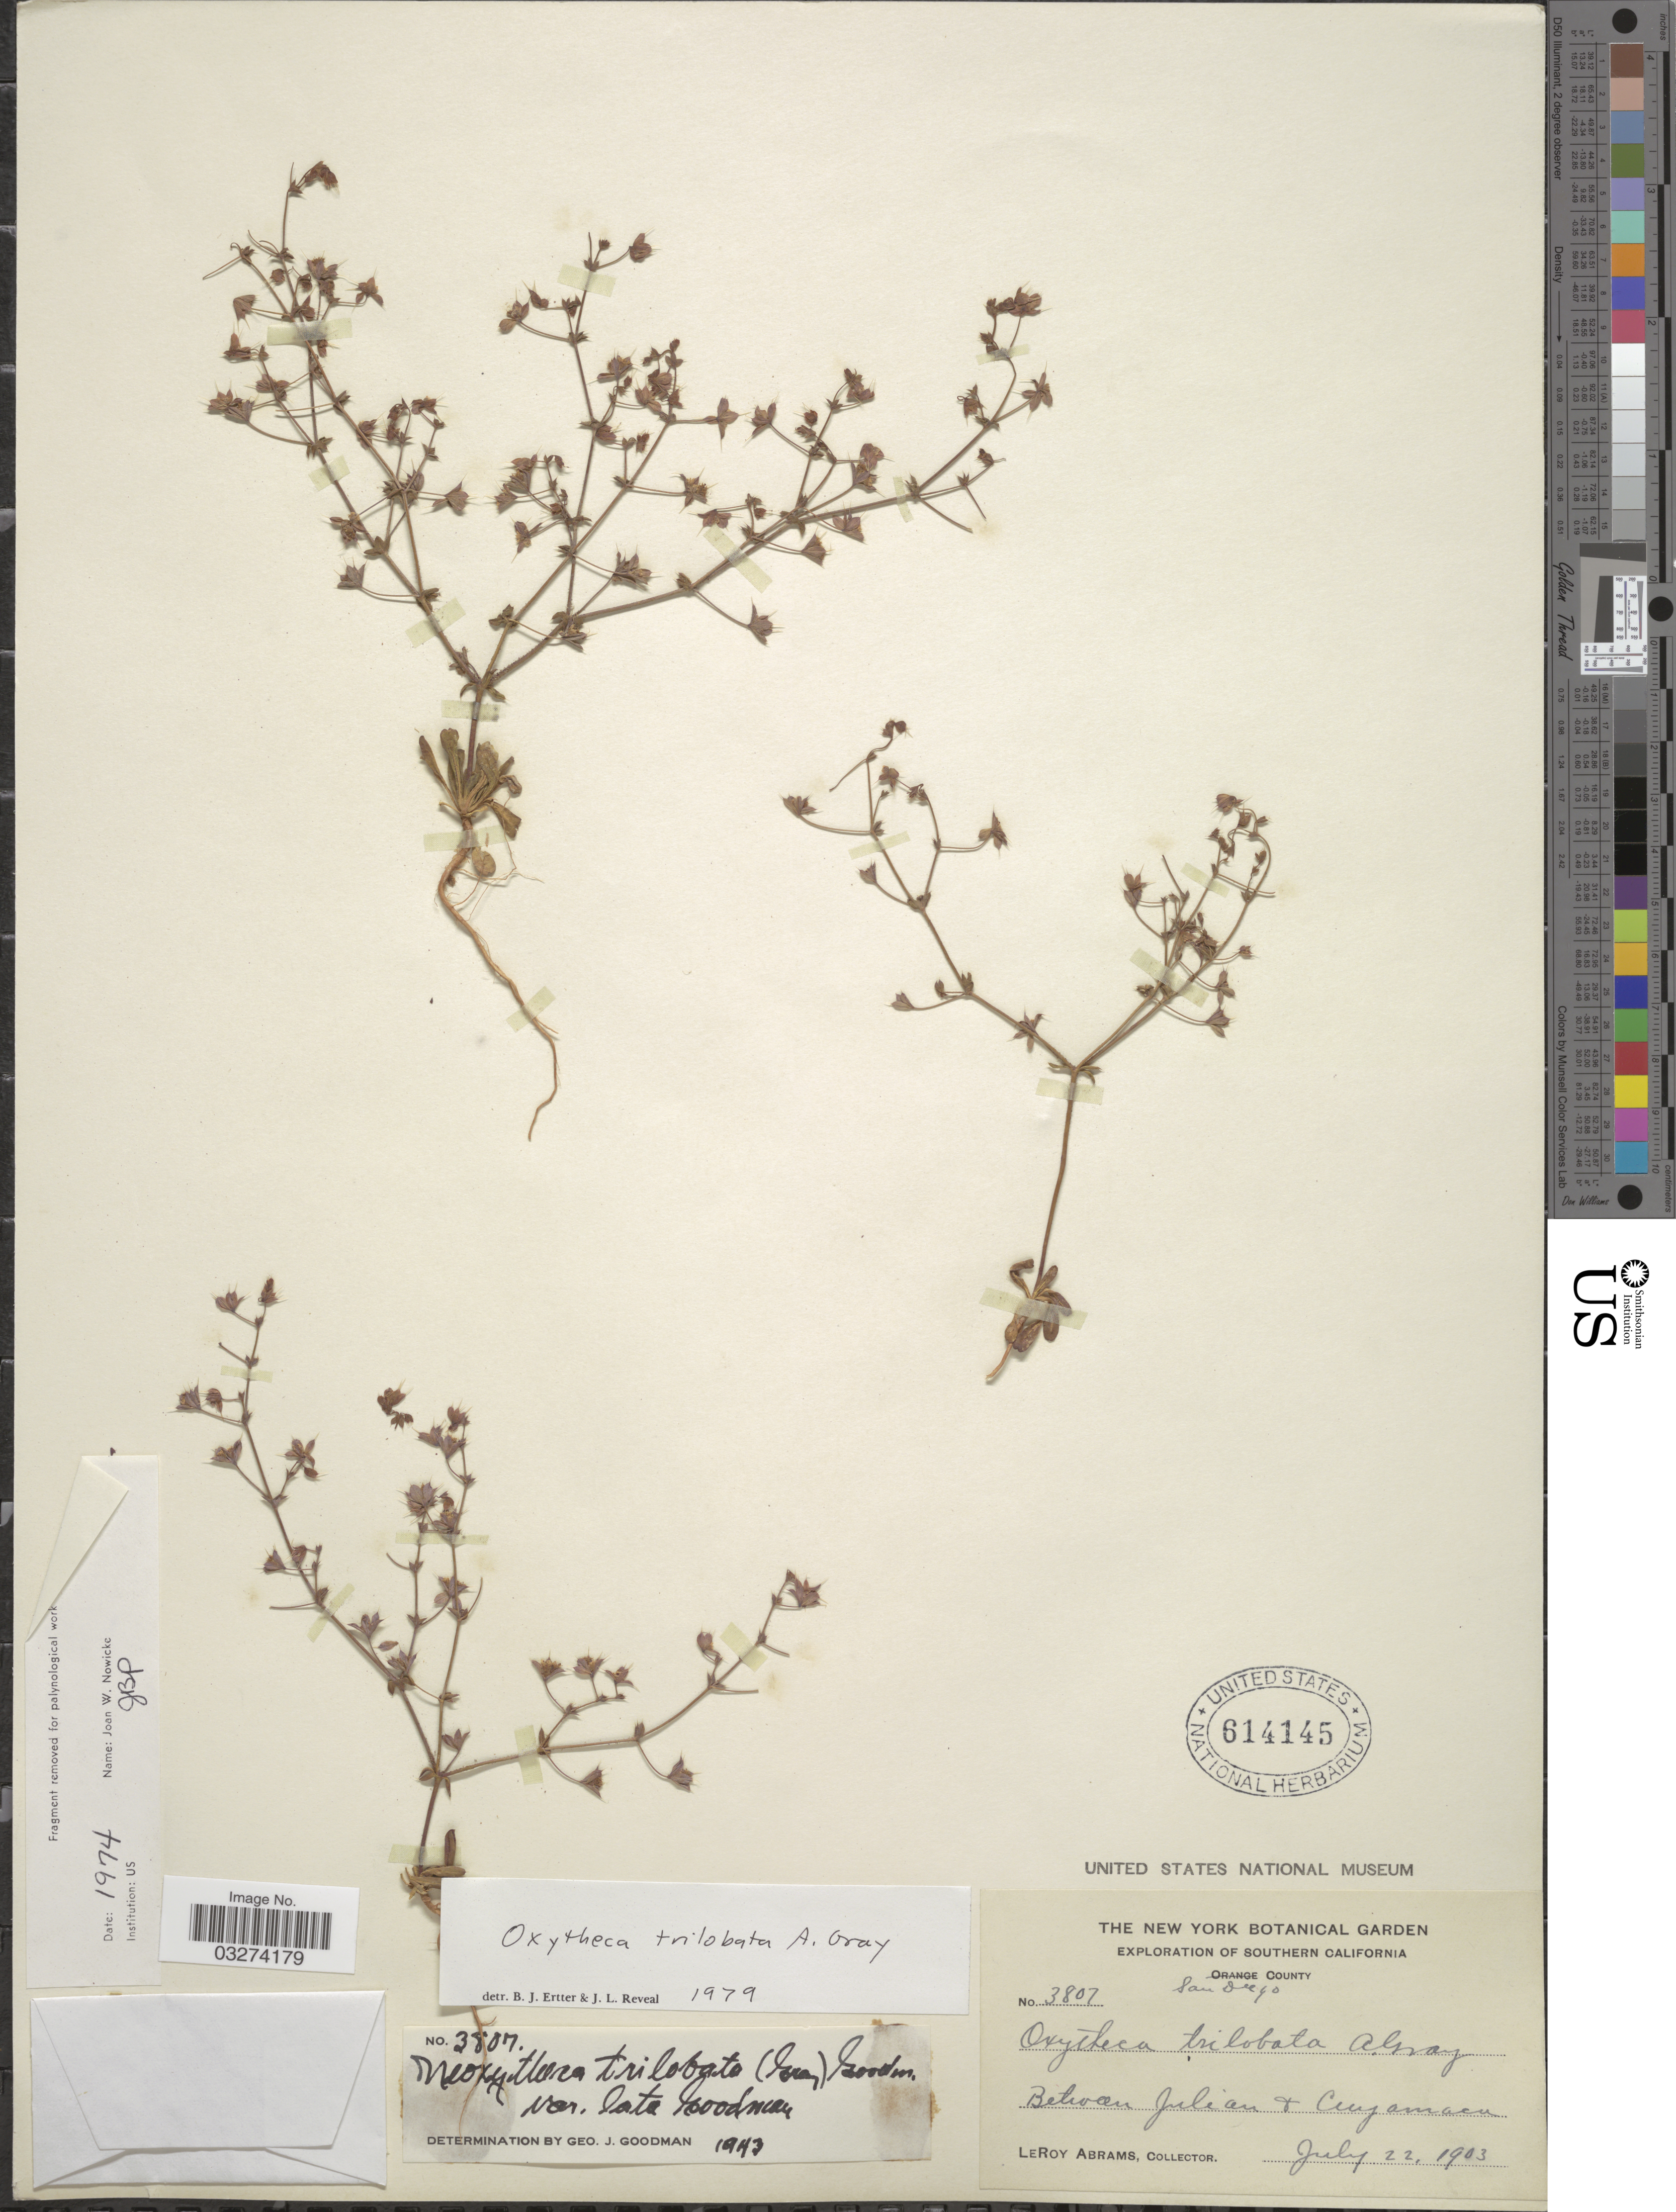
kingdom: Plantae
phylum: Tracheophyta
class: Magnoliopsida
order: Caryophyllales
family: Polygonaceae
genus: Sidotheca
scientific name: Sidotheca trilobata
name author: (A. Gray) Reveal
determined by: Strong, Mark T., (BOT), Smithsonian Institution - National Museum of Natural History (UNITED STATES)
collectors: L. Abrams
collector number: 3807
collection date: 1903-07-22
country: United States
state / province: California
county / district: San Diego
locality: Southern California. San Diego County. Between Julian + Cuyamaca.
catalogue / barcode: US 614145